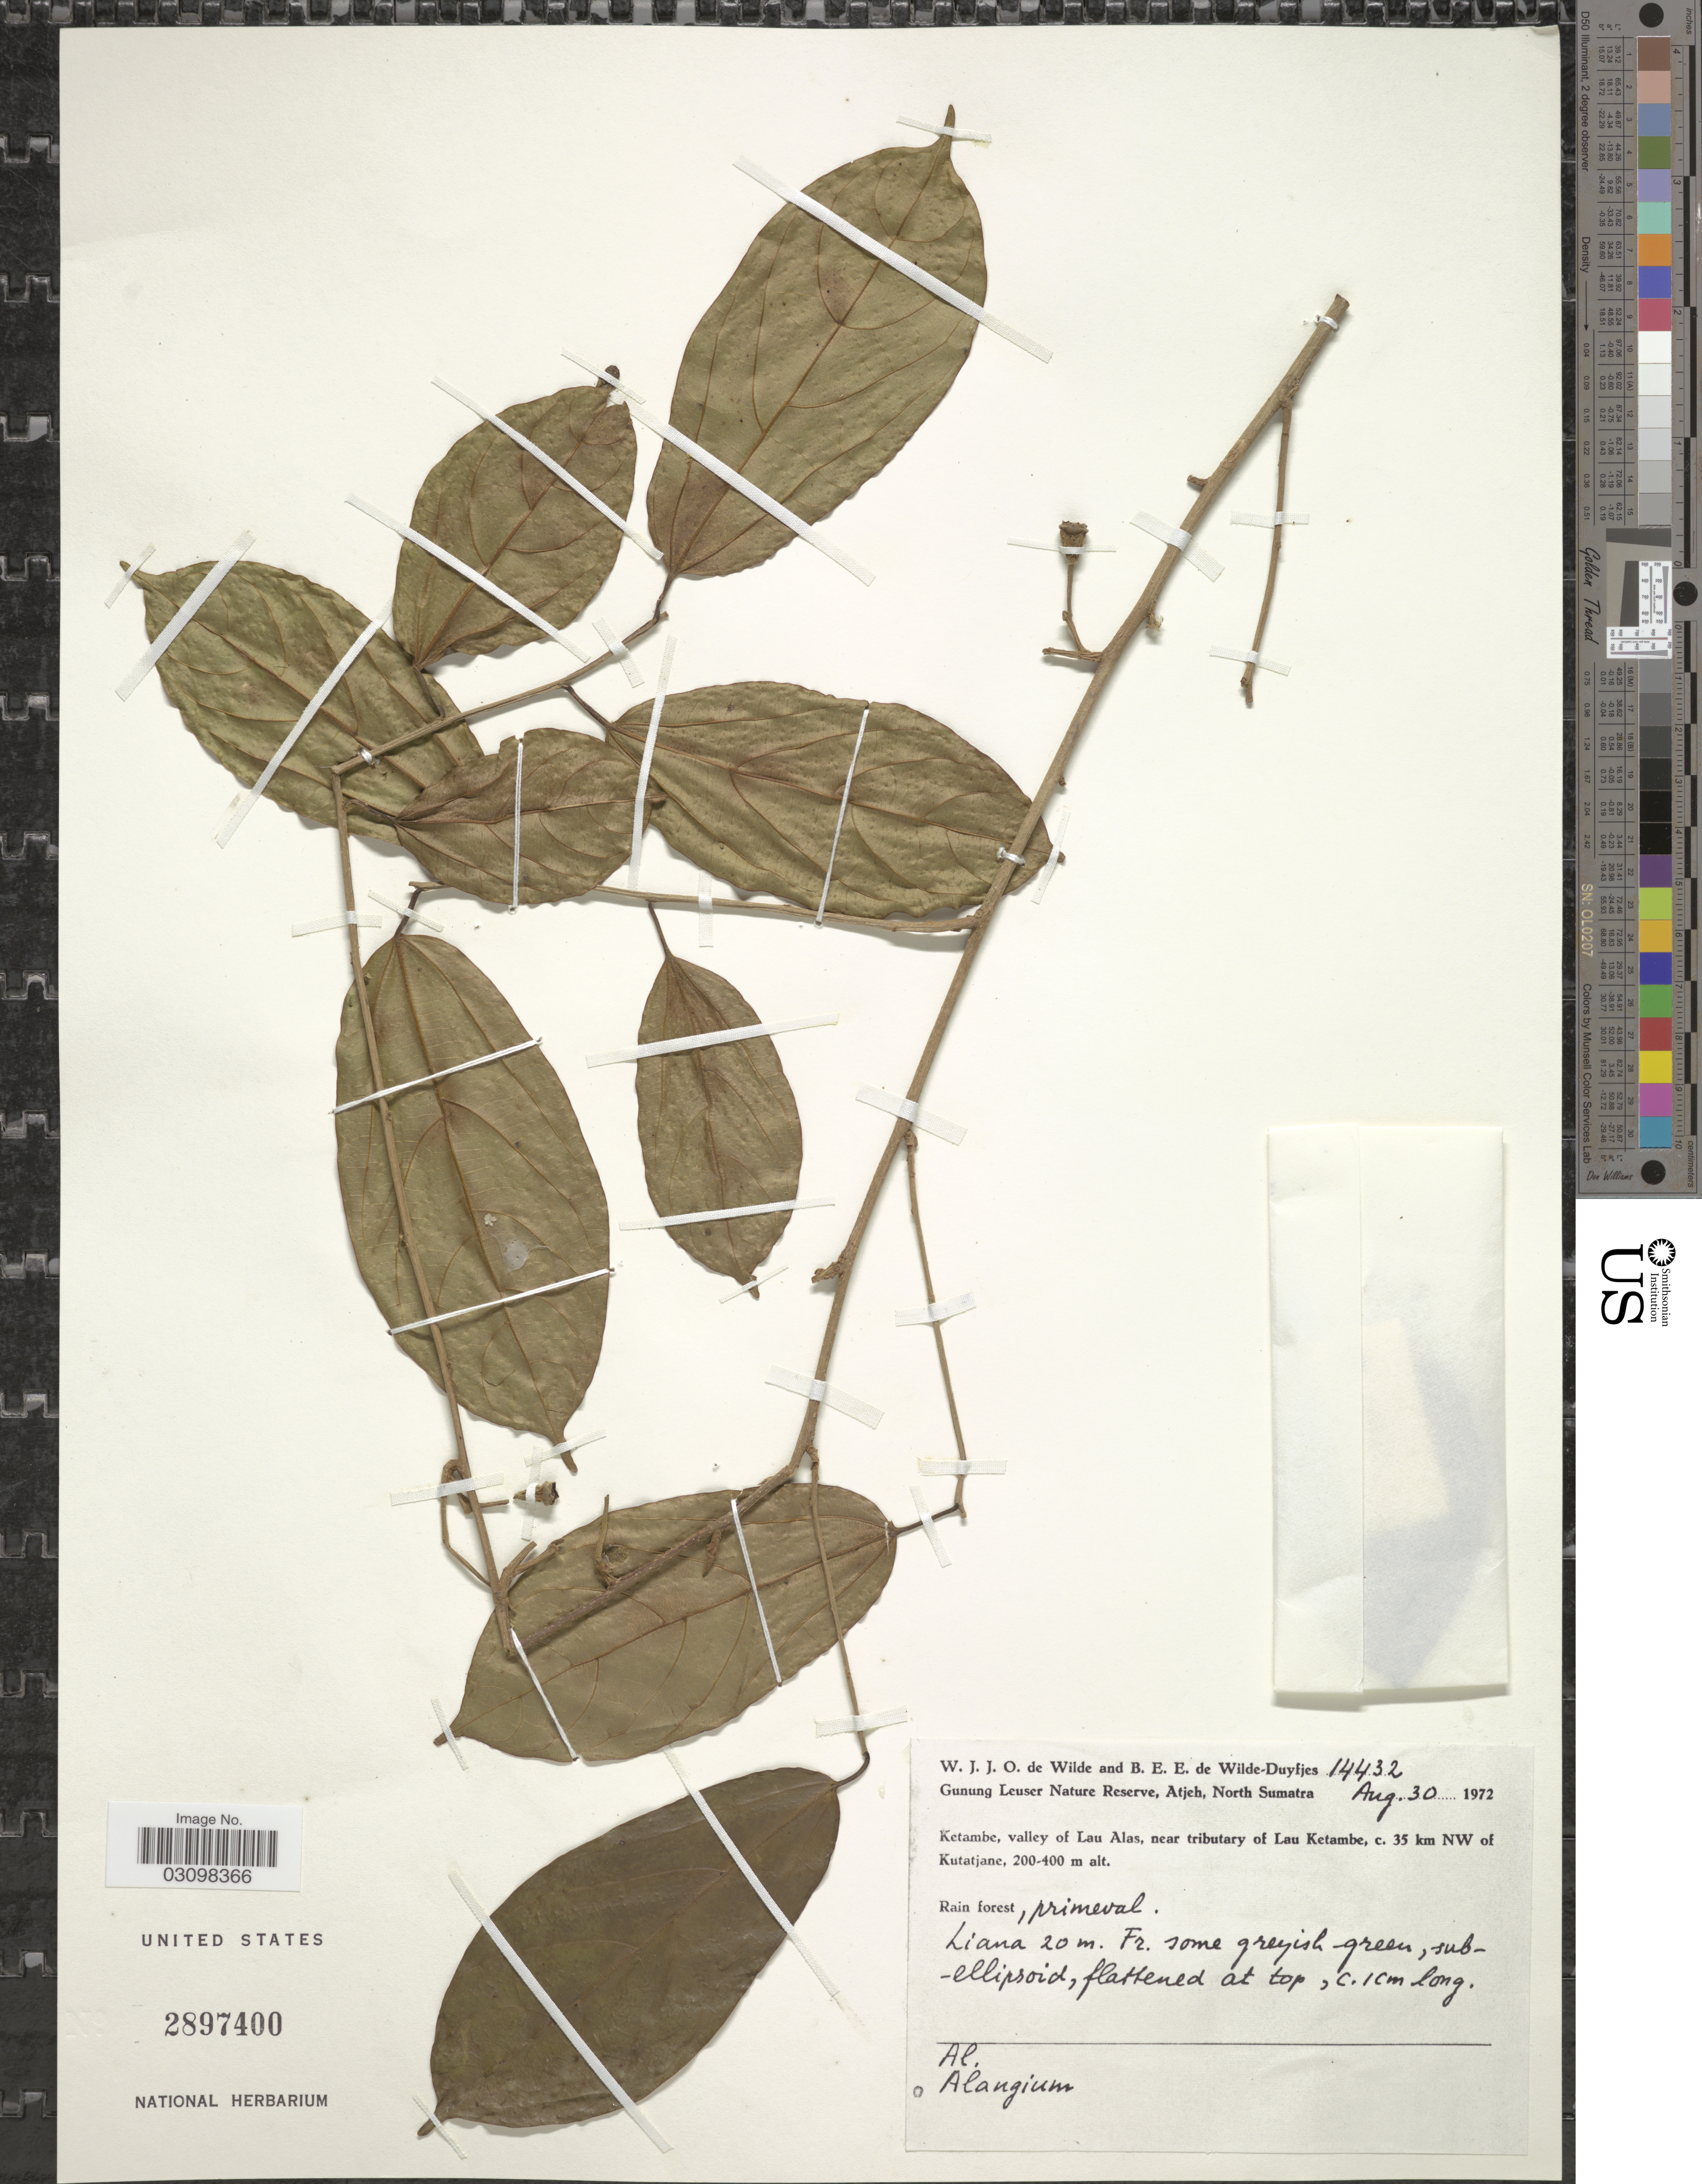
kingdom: Plantae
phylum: Tracheophyta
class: Magnoliopsida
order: Cornales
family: Cornaceae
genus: Alangium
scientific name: Alangium sp.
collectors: W. J. de Wilde & B. E. de Wilde-Duyfjes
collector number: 14432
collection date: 1972-08-30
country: Indonesia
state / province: Sumatra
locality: Gunung Leuser Nature Reserve, Atjeh, North Sumatra. Ketambe, valley of Lau Alas, near tributary of Lau Ketambe, c. 35 km NW of Kutatjane.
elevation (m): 200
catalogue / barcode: US 2897400